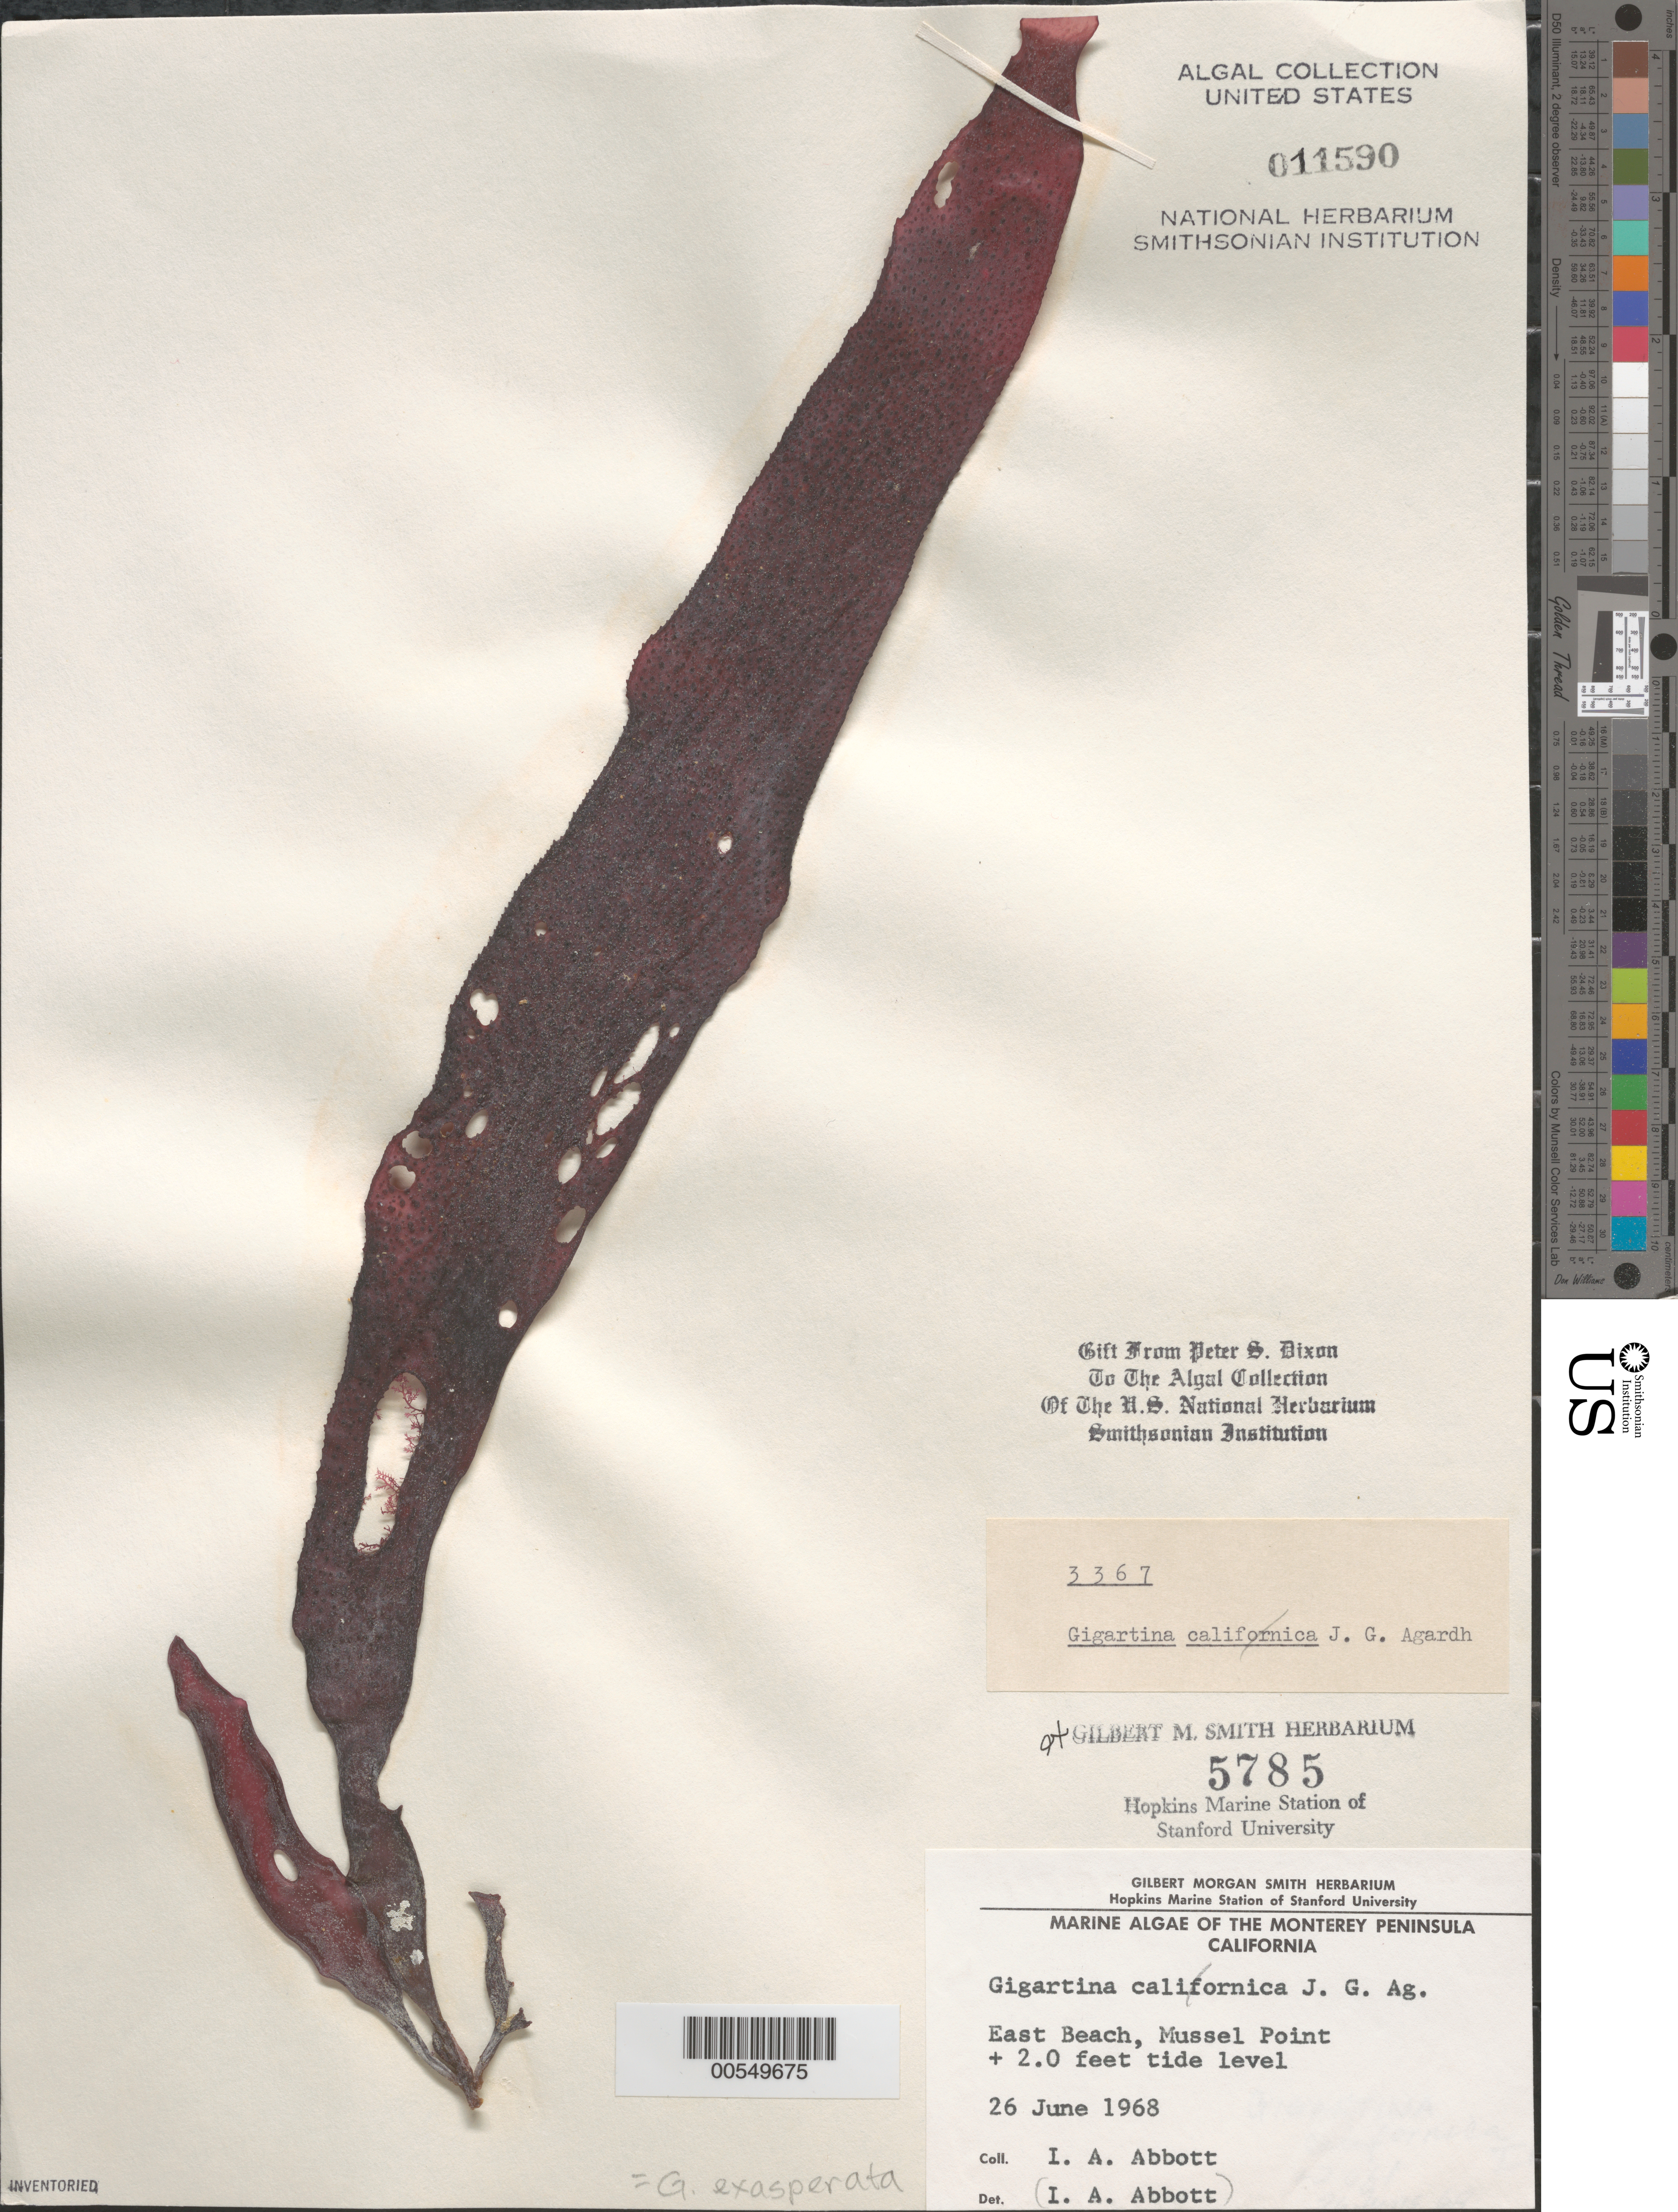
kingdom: Plantae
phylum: Rhodophyta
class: Florideophyceae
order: Gigartinales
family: Gigartinaceae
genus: Chondracanthus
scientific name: Chondracanthus exasperatus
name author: (Harv. & J. Bailey) J.R. Hughey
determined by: Algae name updating Project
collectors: I. A. Abbott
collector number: PSD 3367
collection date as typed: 26 Jun 1968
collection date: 1968-06-26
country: United States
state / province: California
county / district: Monterey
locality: East Beach, Mussel Point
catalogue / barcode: US 11590